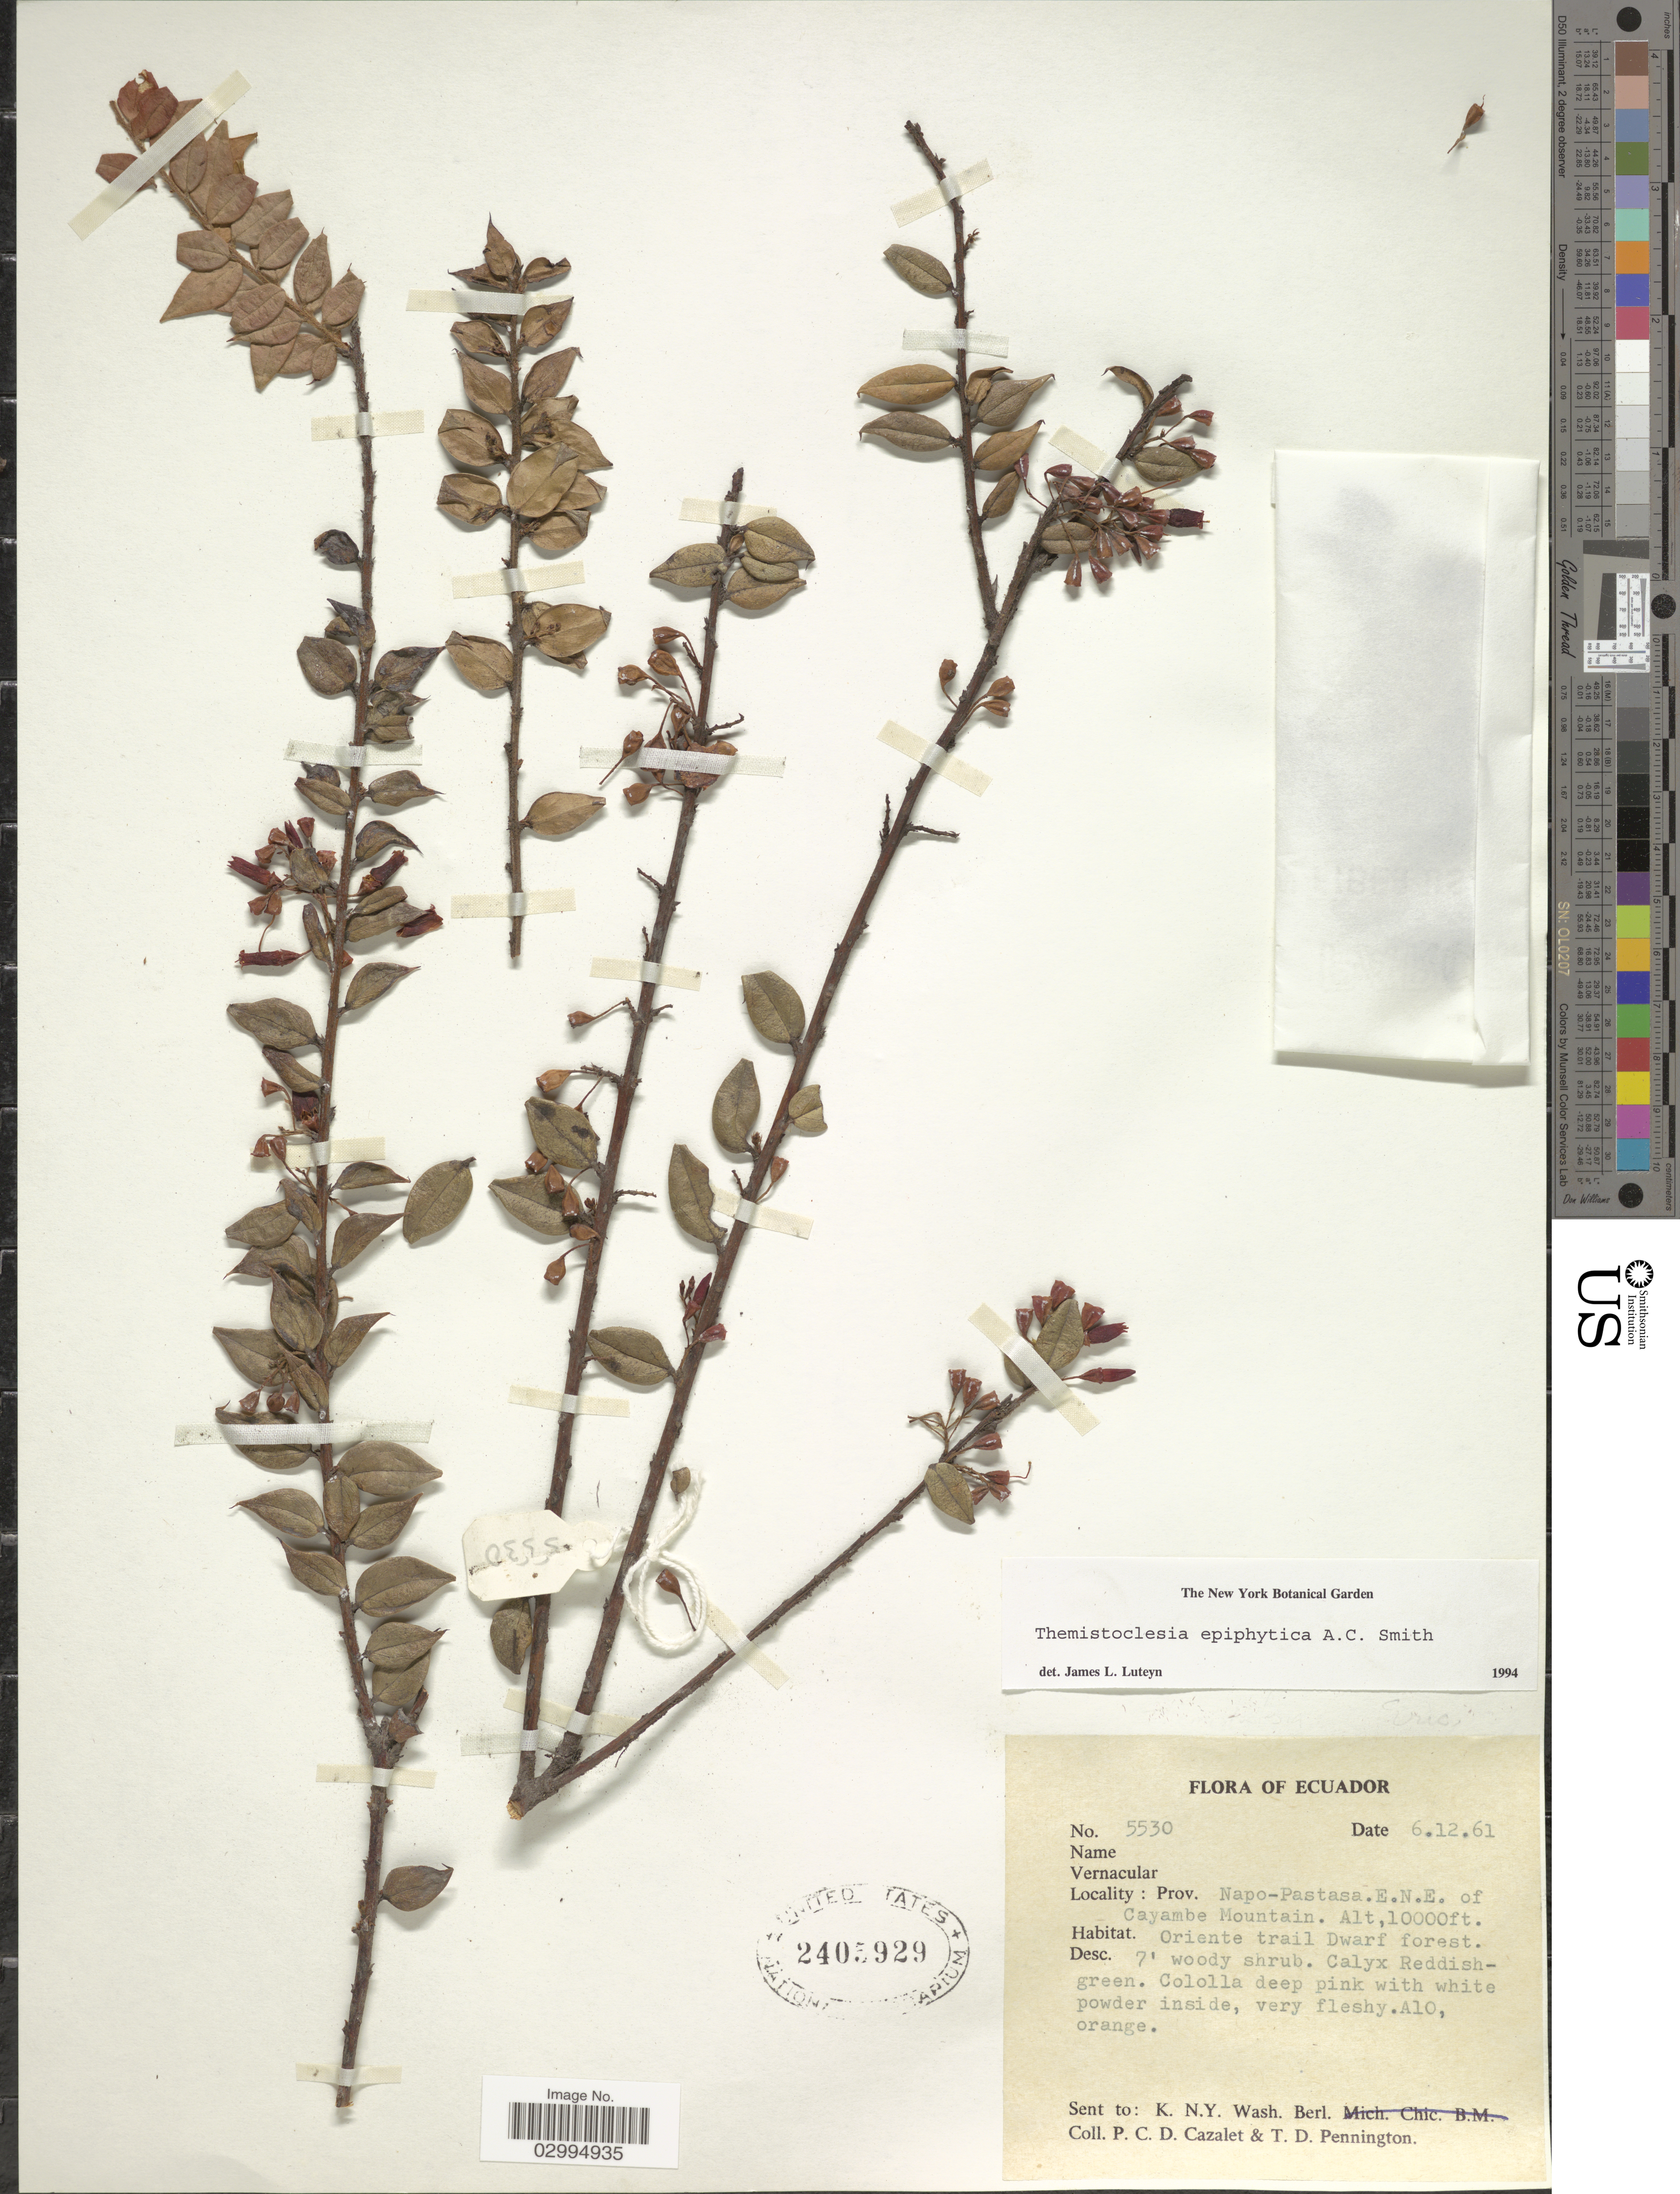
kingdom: Plantae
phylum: Tracheophyta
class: Magnoliopsida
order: Ericales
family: Ericaceae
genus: Themistoclesia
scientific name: Themistoclesia epiphytica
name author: A.C. Sm.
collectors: P. C. D. Cazalet & T. D. Pennington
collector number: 5530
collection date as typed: Transcribed d/m/y: 6/12/61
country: Ecuador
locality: Prov. Napo-Pastaza. E.N.E. of Cayambe Mountain.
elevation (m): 3048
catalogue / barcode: US 2405929